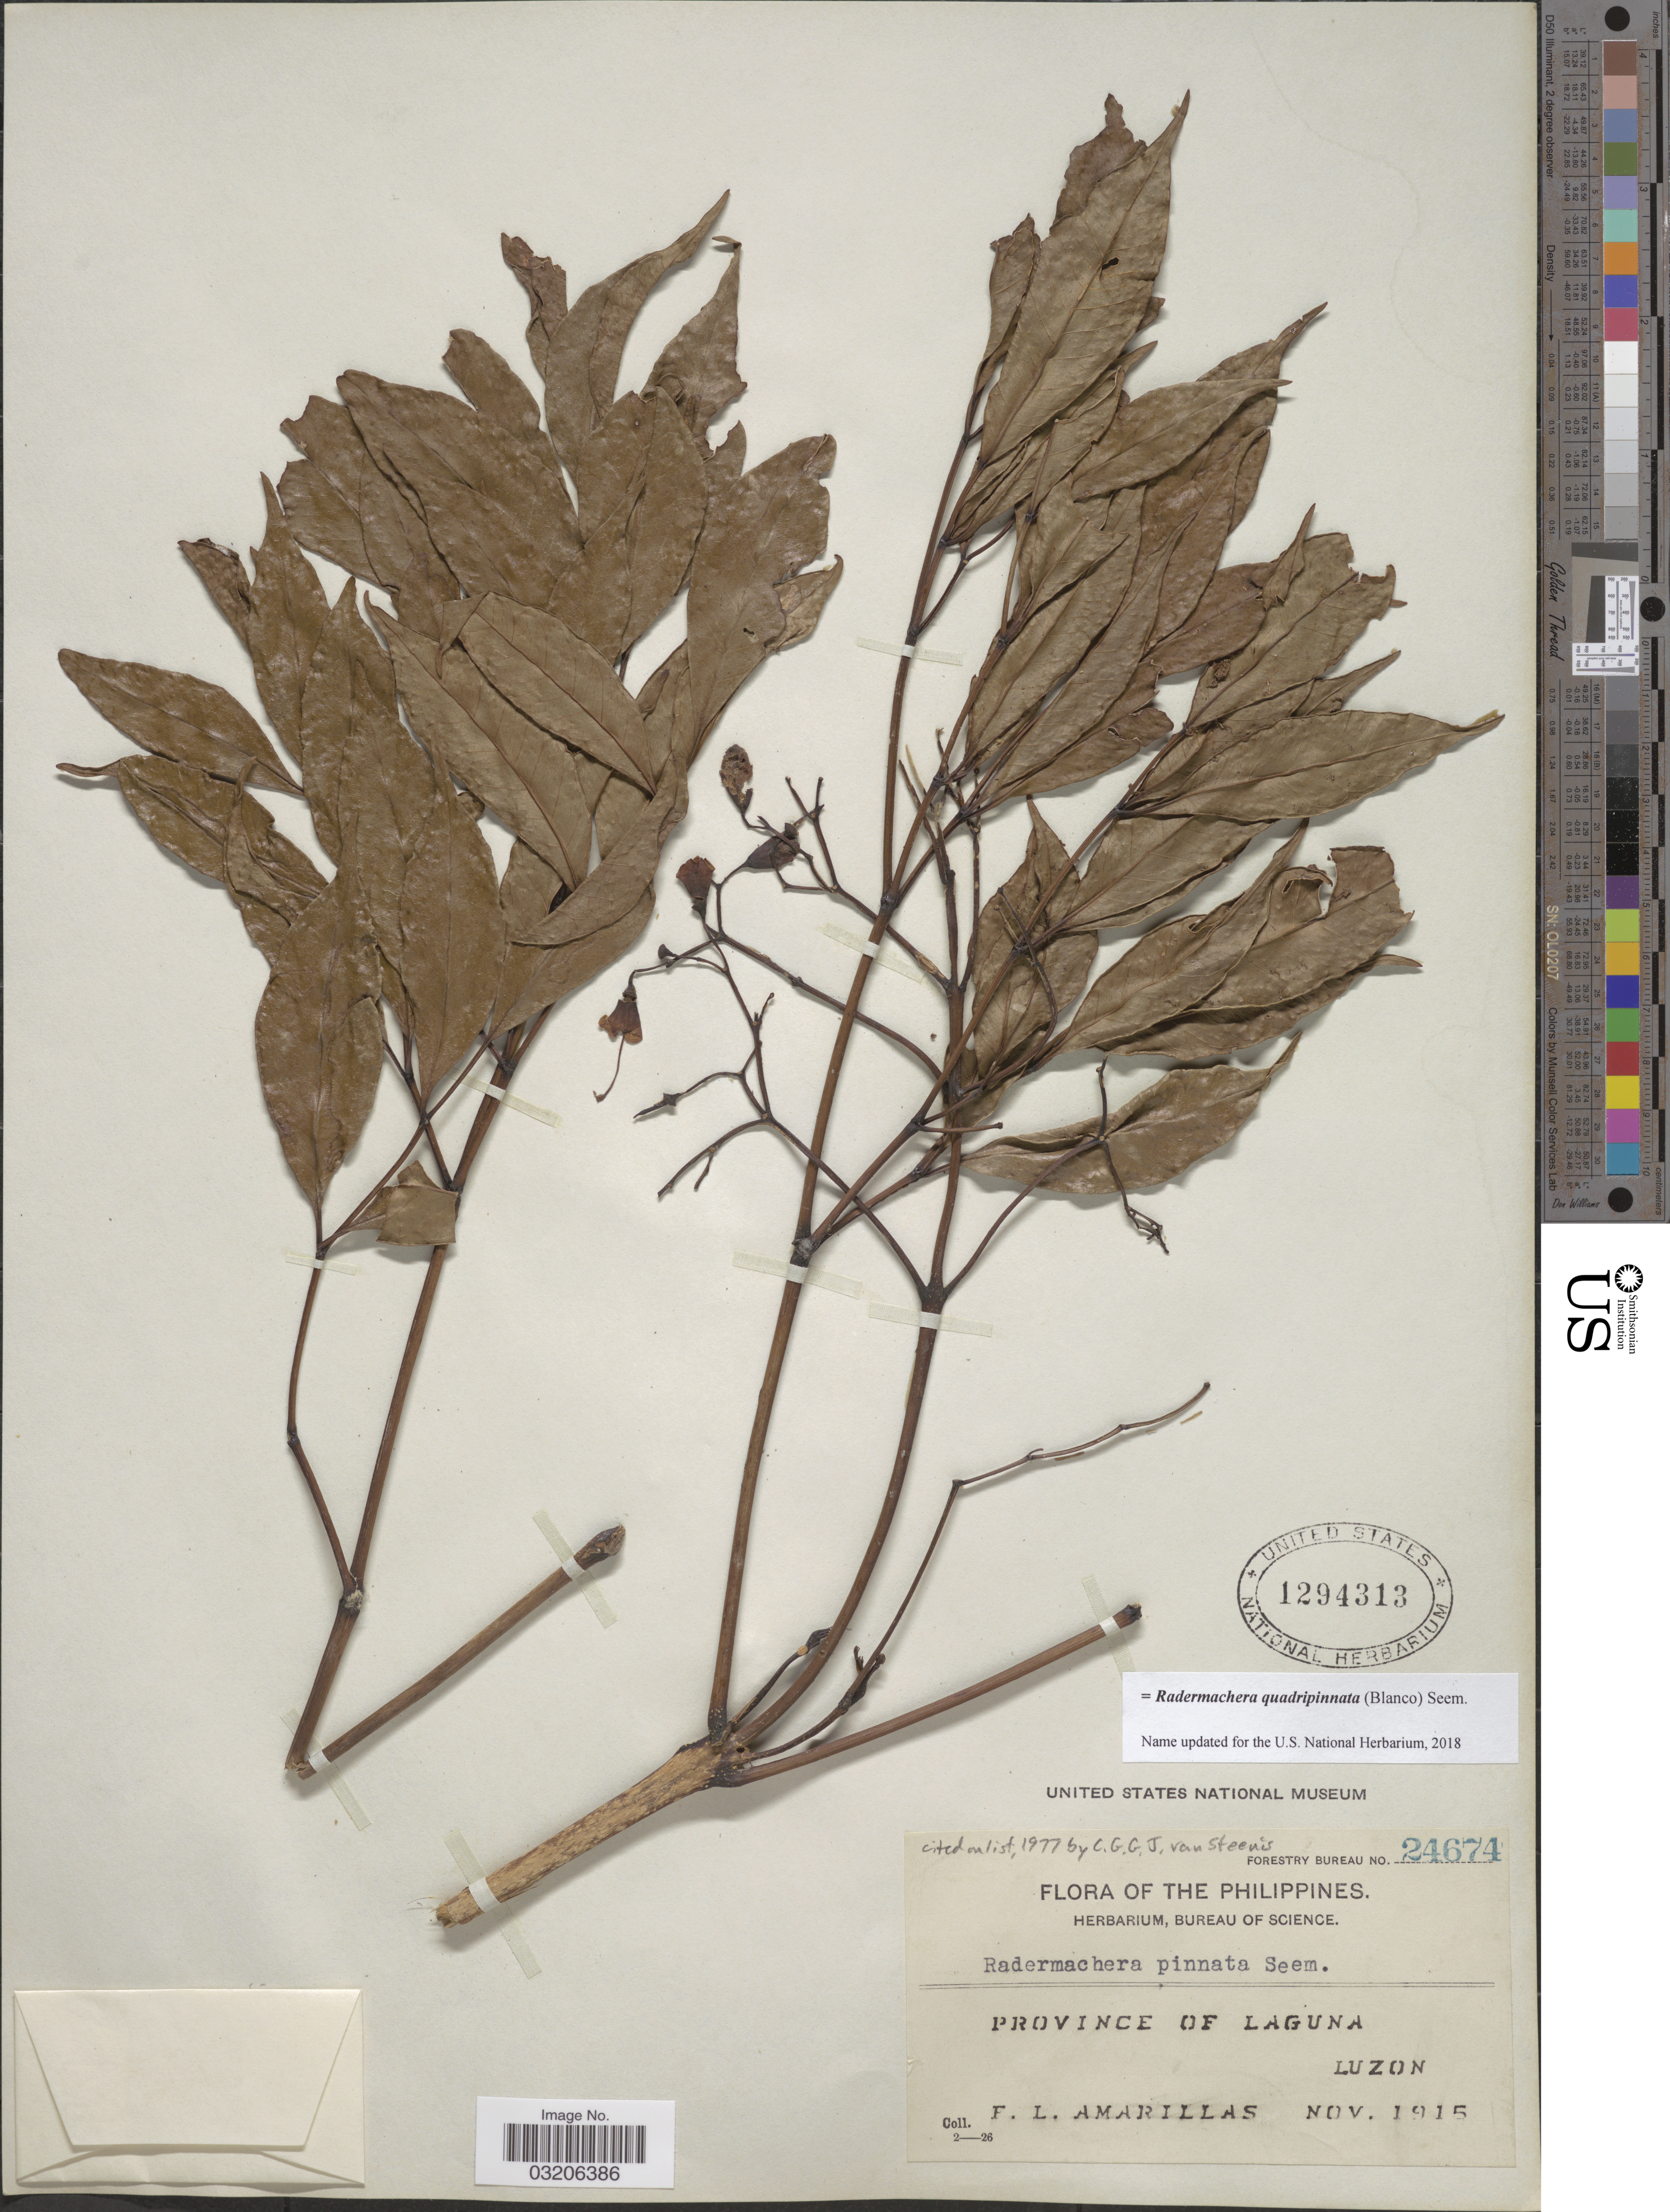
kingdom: Plantae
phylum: Tracheophyta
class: Magnoliopsida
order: Lamiales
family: Bignoniaceae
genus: Radermachera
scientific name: Radermachera quadripinnata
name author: (Blanco) Seem.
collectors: F. Amarillas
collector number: Forestry Bureau 24674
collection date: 1915-11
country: Philippines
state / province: Calabarzon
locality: Province of Laguna, Luzon.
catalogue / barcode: US 1294313